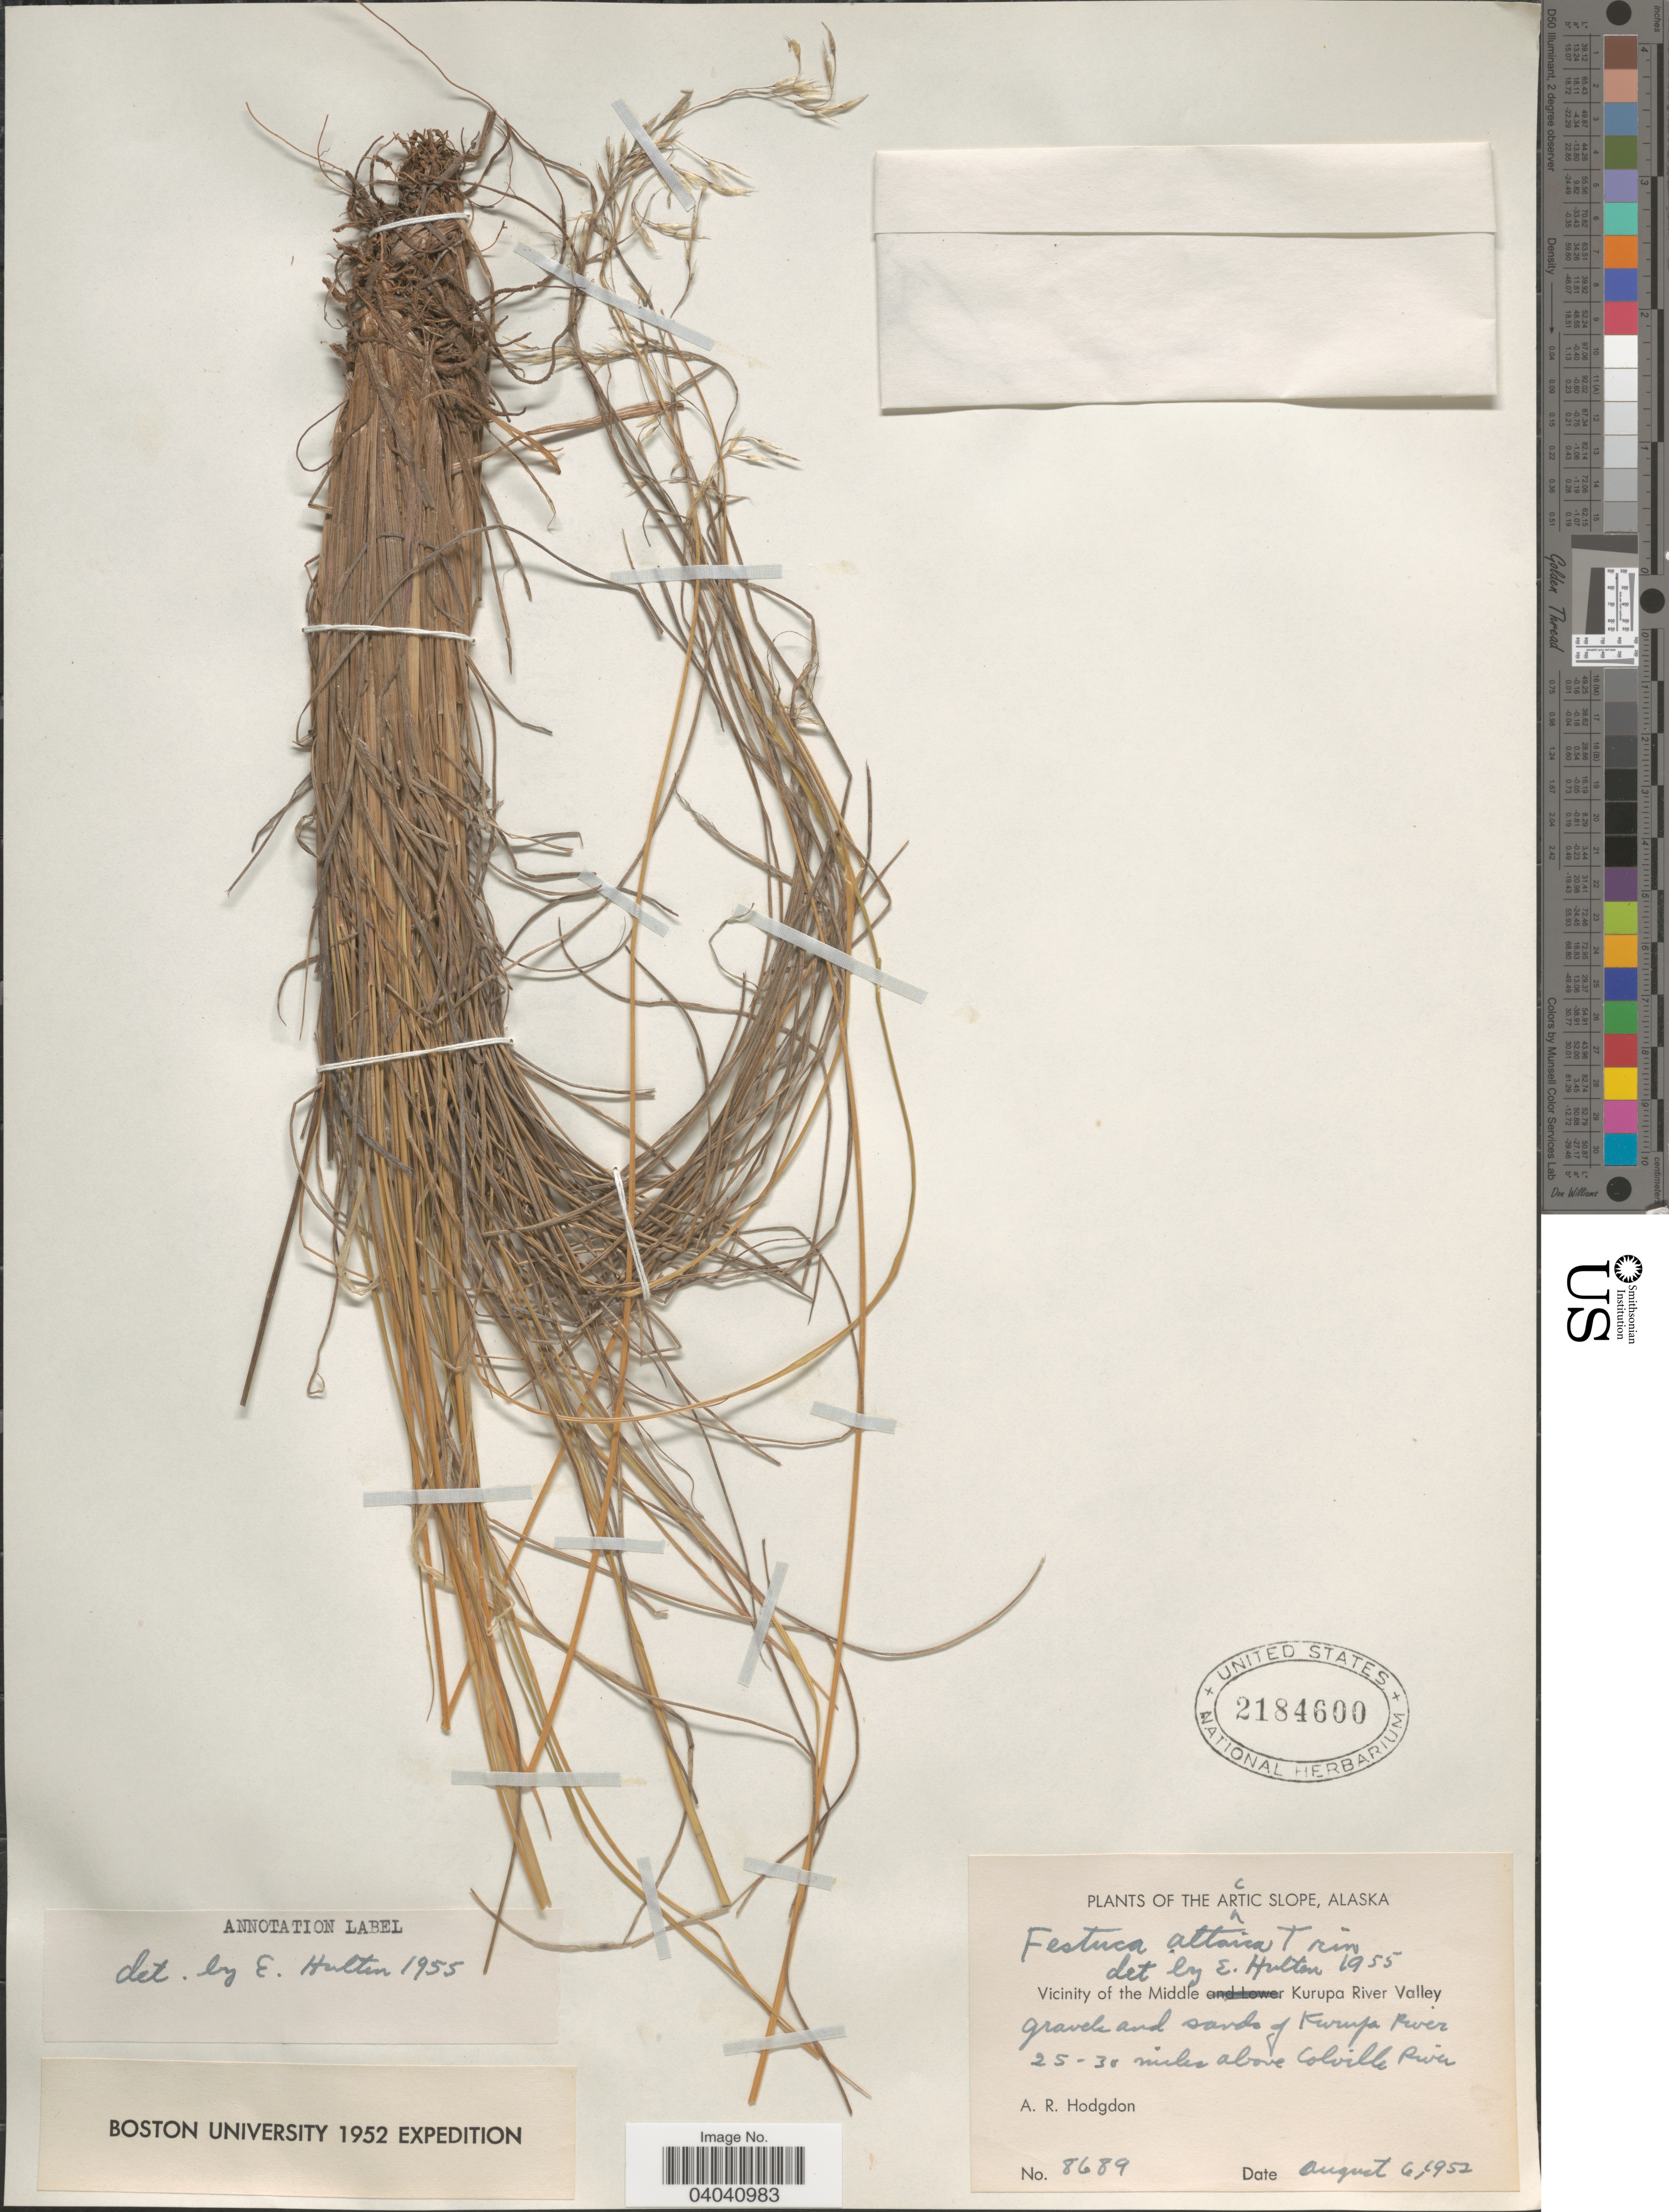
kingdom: Plantae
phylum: Tracheophyta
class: Liliopsida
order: Poales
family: Poaceae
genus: Festuca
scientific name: Festuca altaica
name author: Trin.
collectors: A. R. Hodgdon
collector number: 8689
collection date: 1952-08-06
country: United States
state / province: Alaska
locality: Arctic Slope. Vicinity of the Middle Kurupa River Valley. Gravels and sands of Kurupa River. 25-30 miles above Colville River.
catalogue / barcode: US 2184600